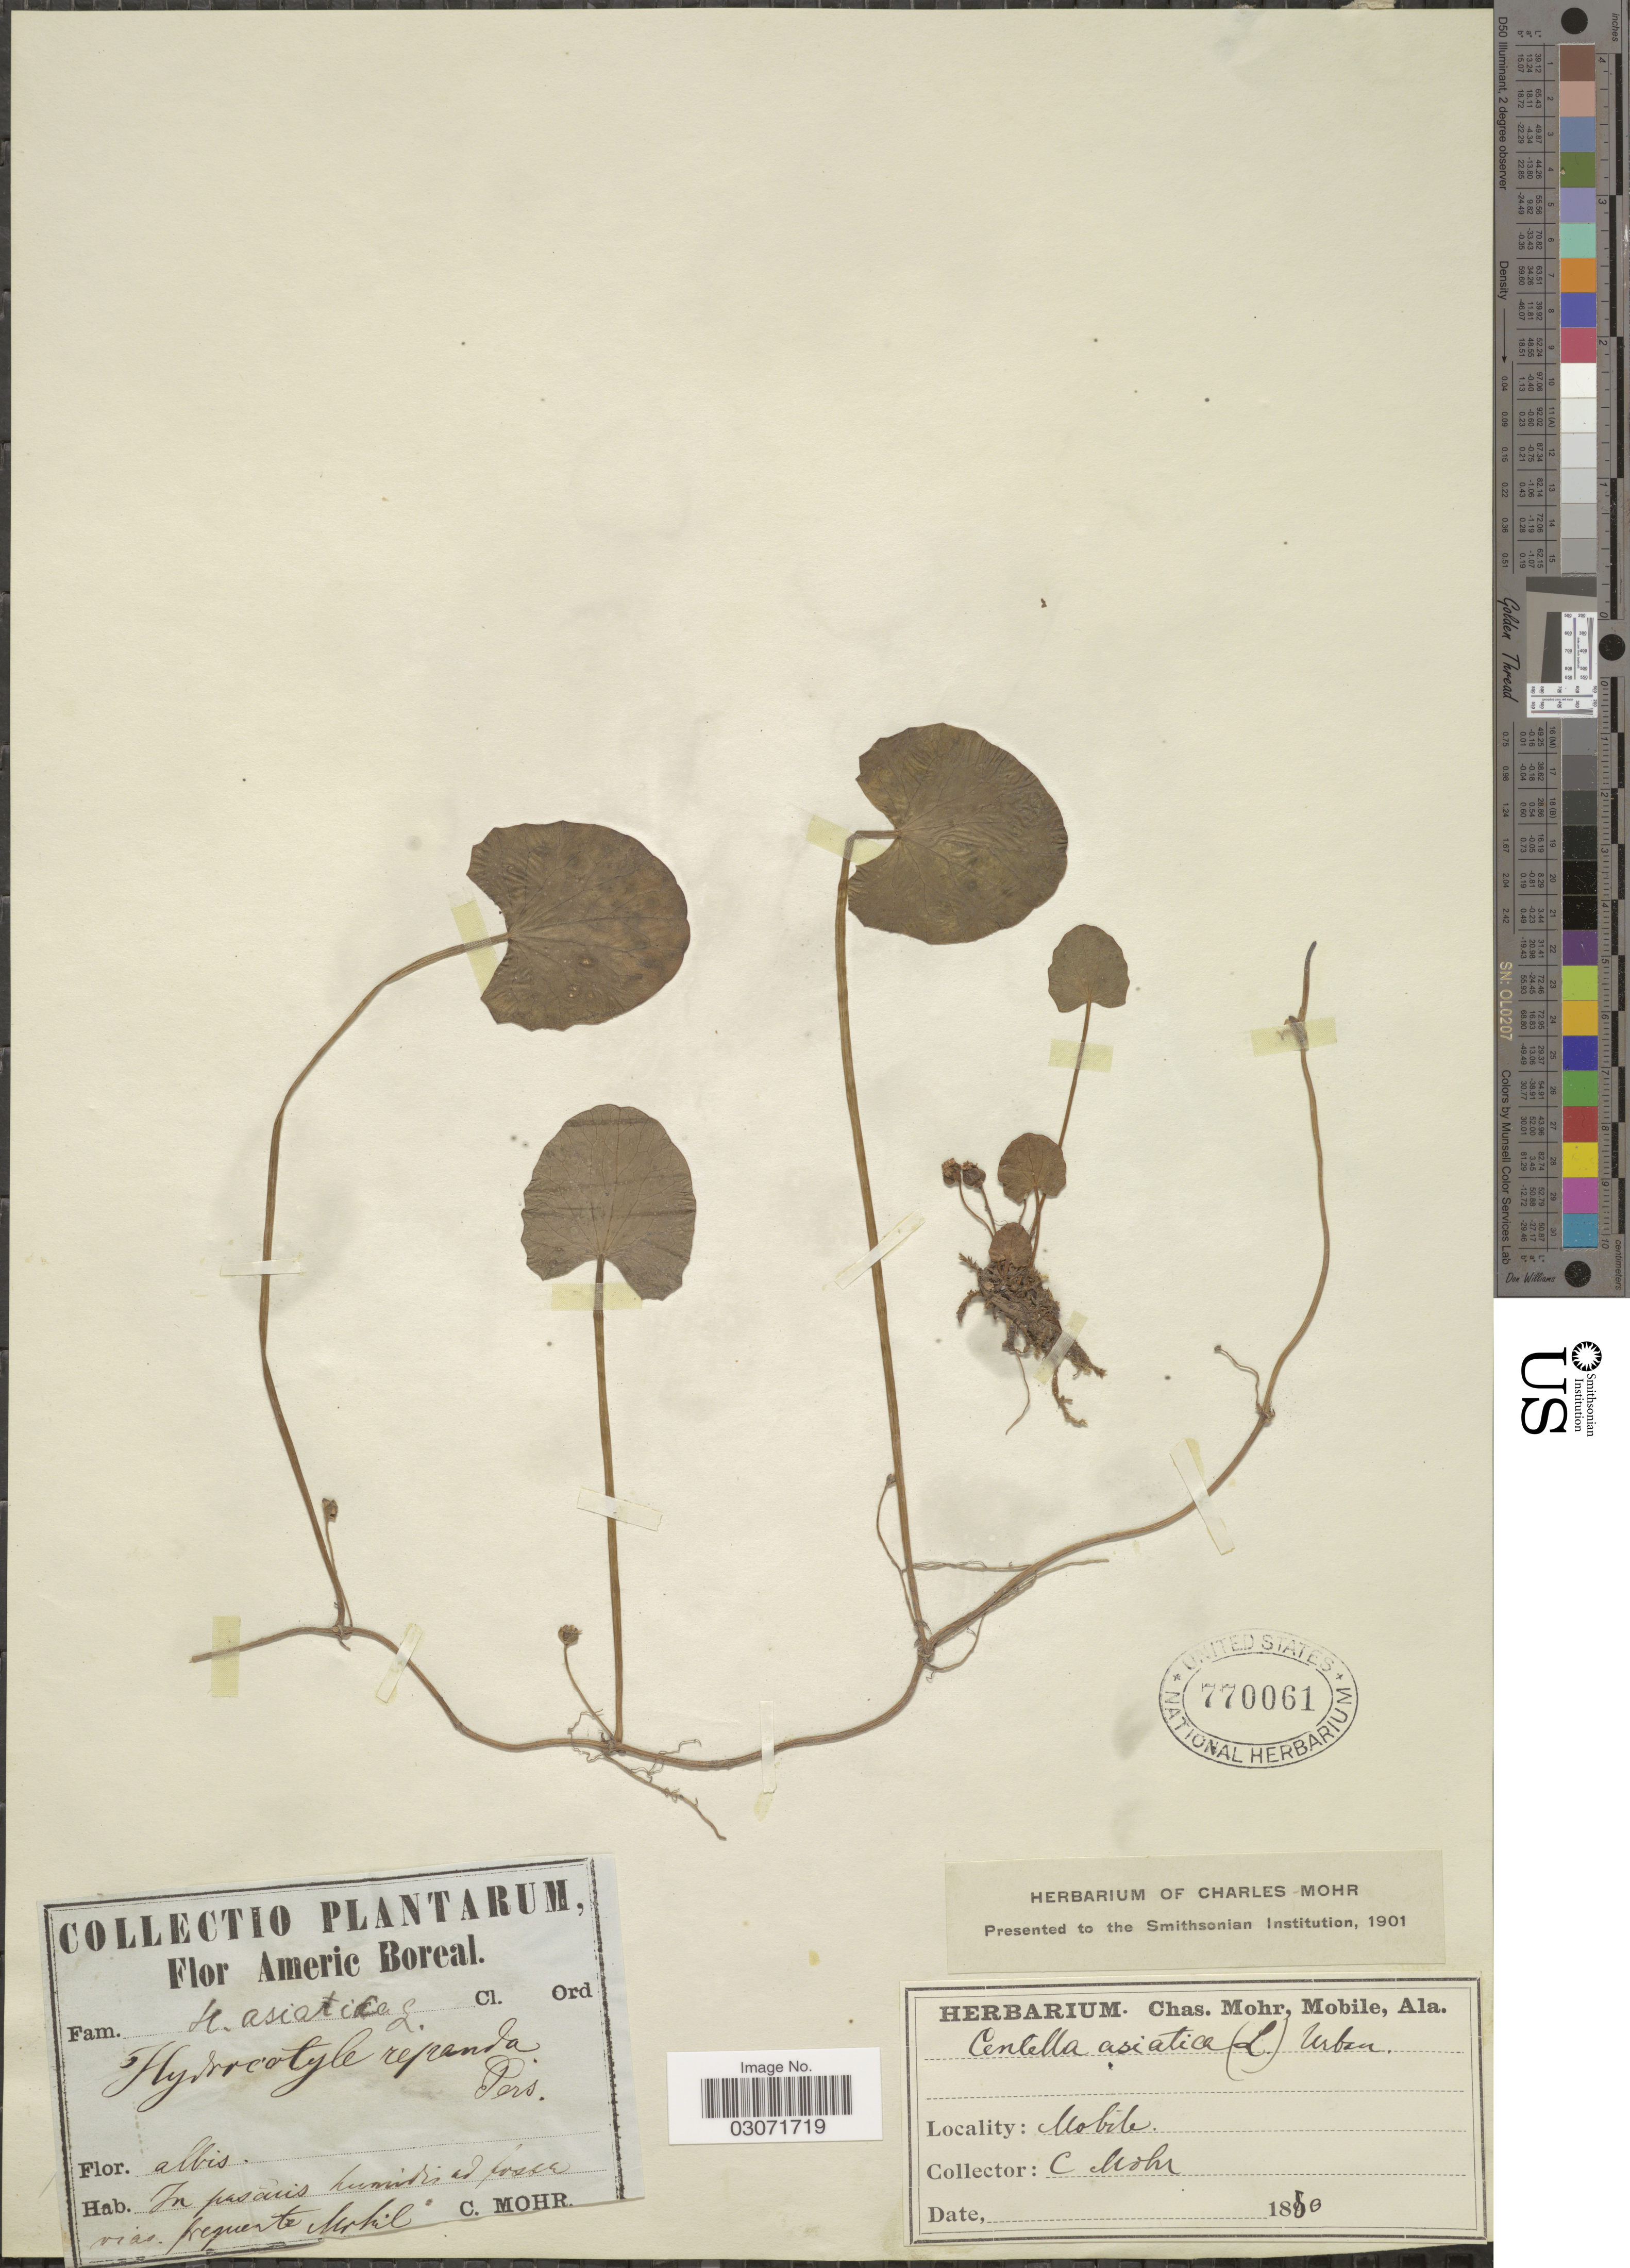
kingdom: Plantae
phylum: Tracheophyta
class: Magnoliopsida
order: Apiales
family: Apiaceae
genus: Centella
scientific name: Centella asiatica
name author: (L.) Urb.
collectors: Mohr, C. T. (herbarium)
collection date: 1880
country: United States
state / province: Alabama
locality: Mobile. Americ Boreal.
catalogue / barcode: US 770061